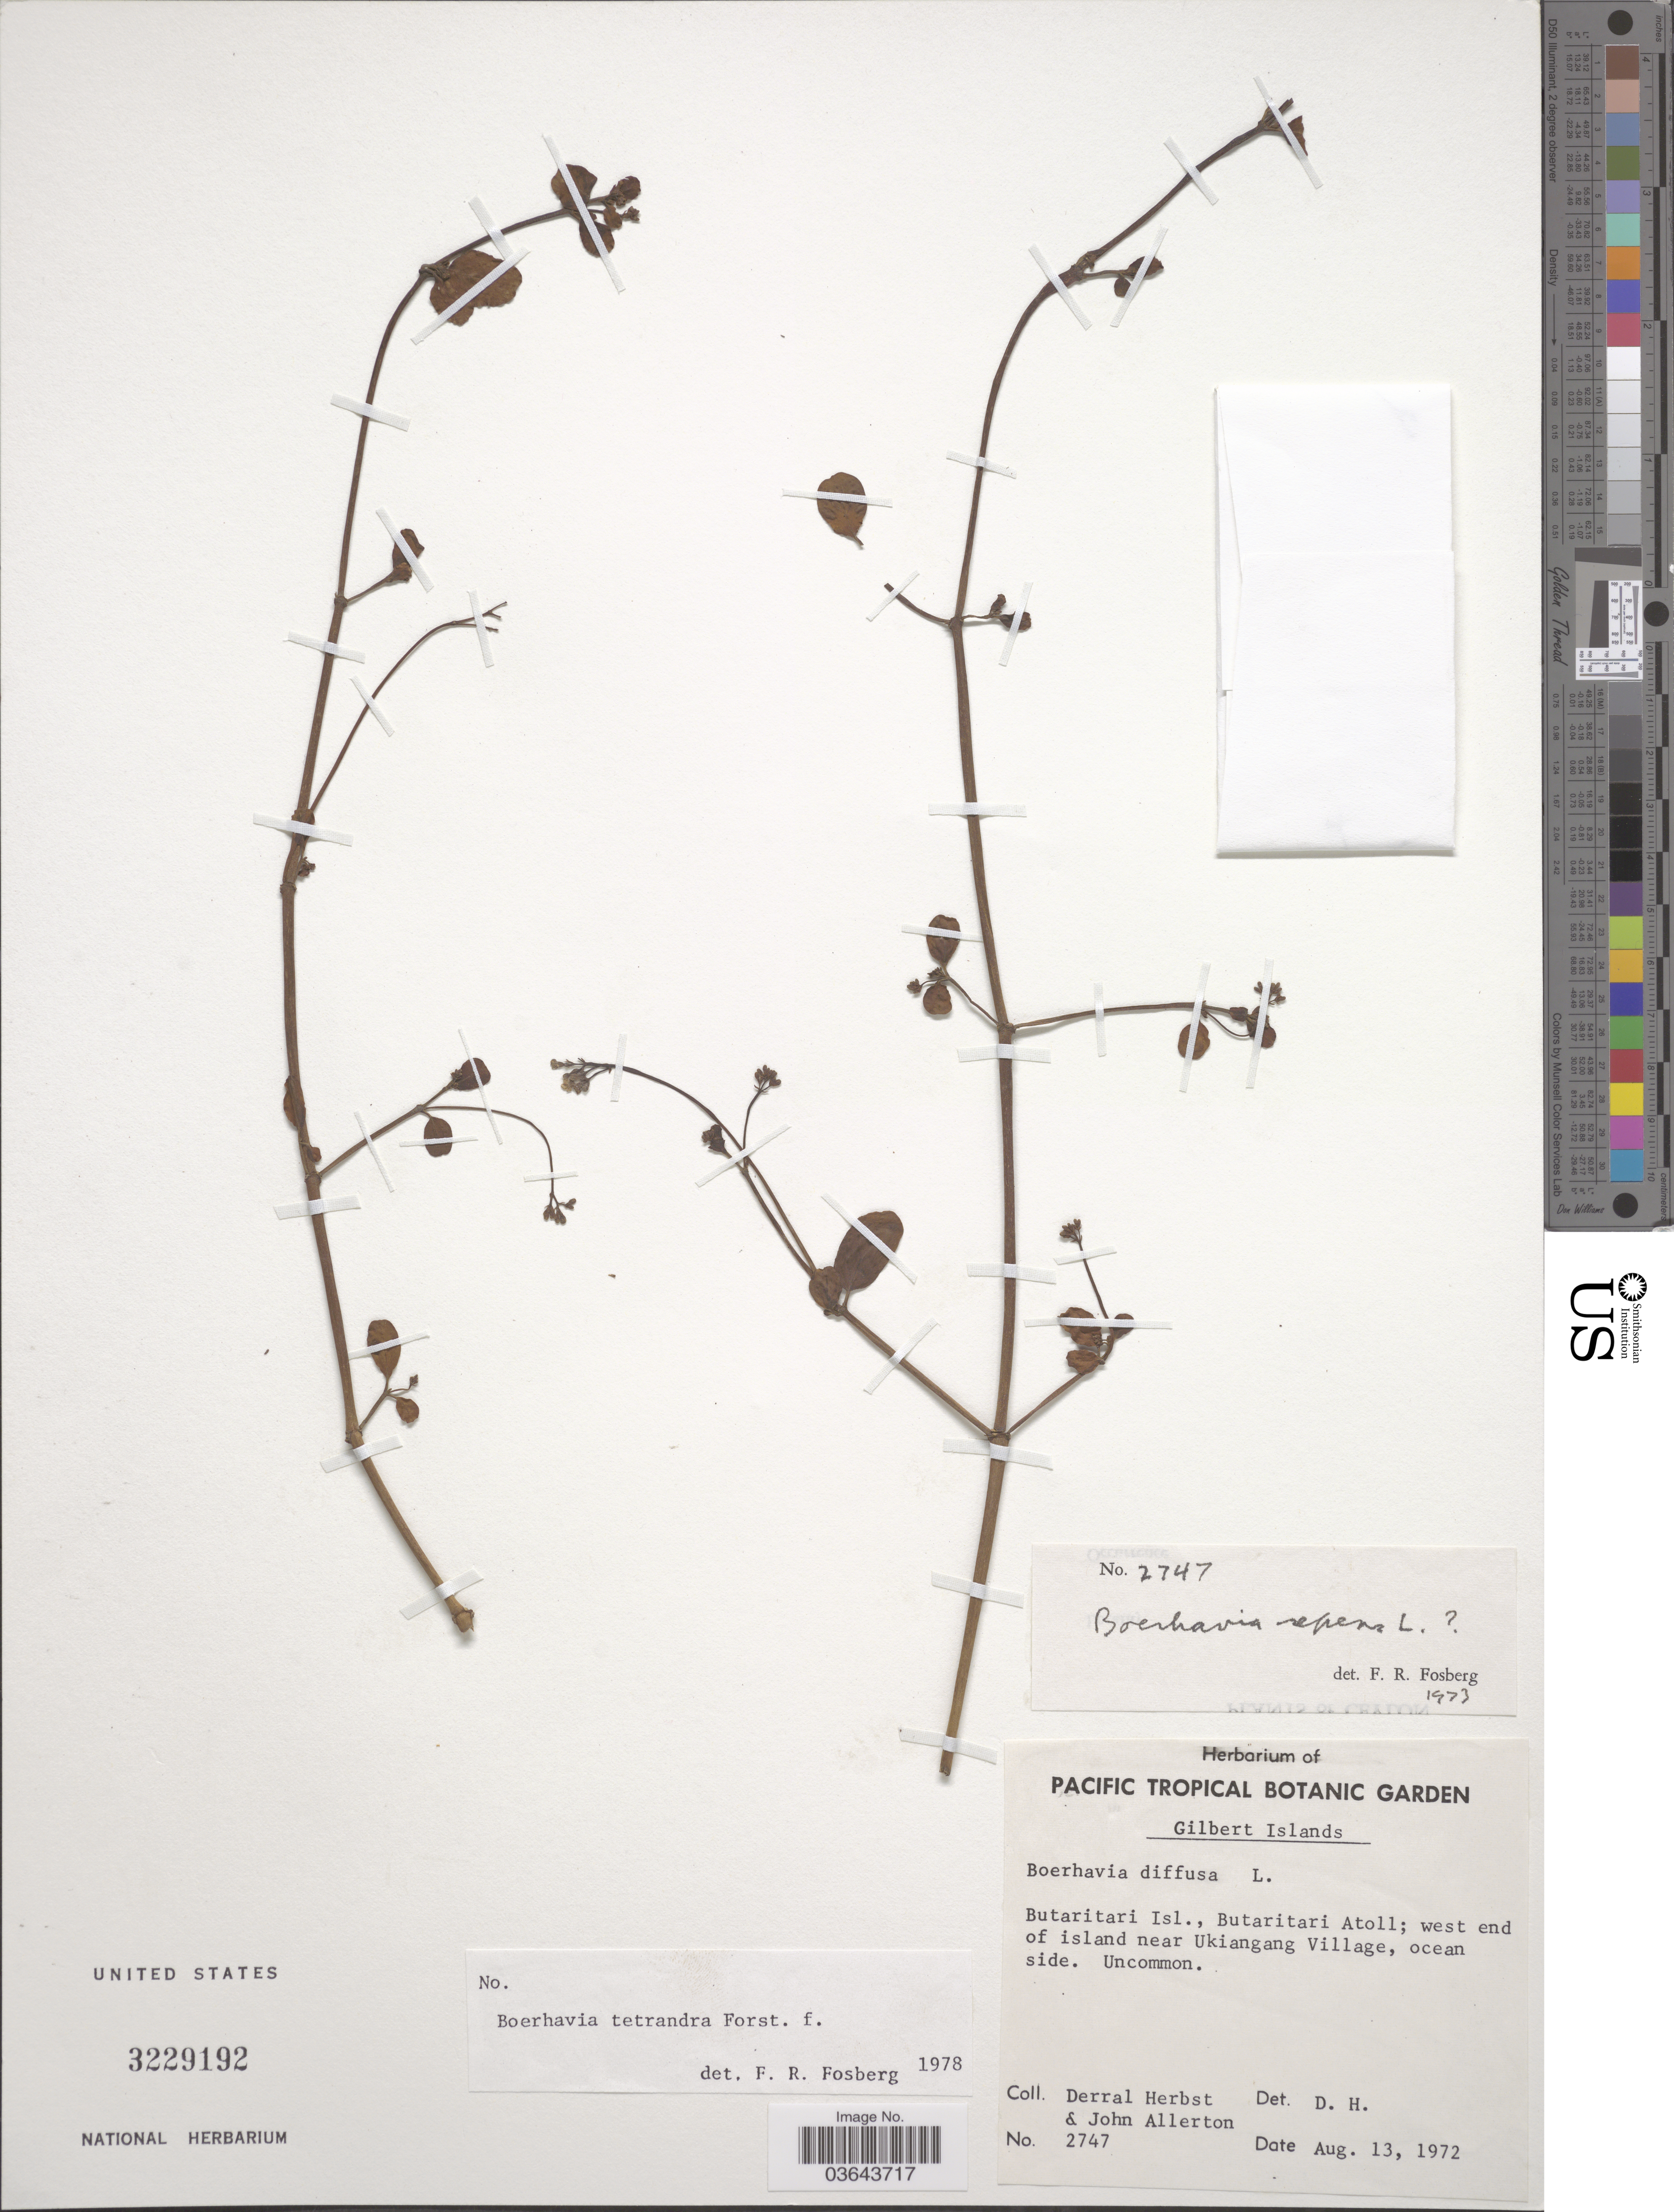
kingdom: Plantae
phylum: Tracheophyta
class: Magnoliopsida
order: Caryophyllales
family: Nyctaginaceae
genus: Boerhavia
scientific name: Boerhavia tetrandra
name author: G. Forst.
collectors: D. R. Herbst & J. Allerton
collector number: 2747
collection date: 1972-08-13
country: Kiribati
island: Butaritari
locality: Gilbert Islands. Butaritari Isl., Butaritari Atoll; west end of island near Ukiangang Village, ocean side.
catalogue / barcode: US 3229192